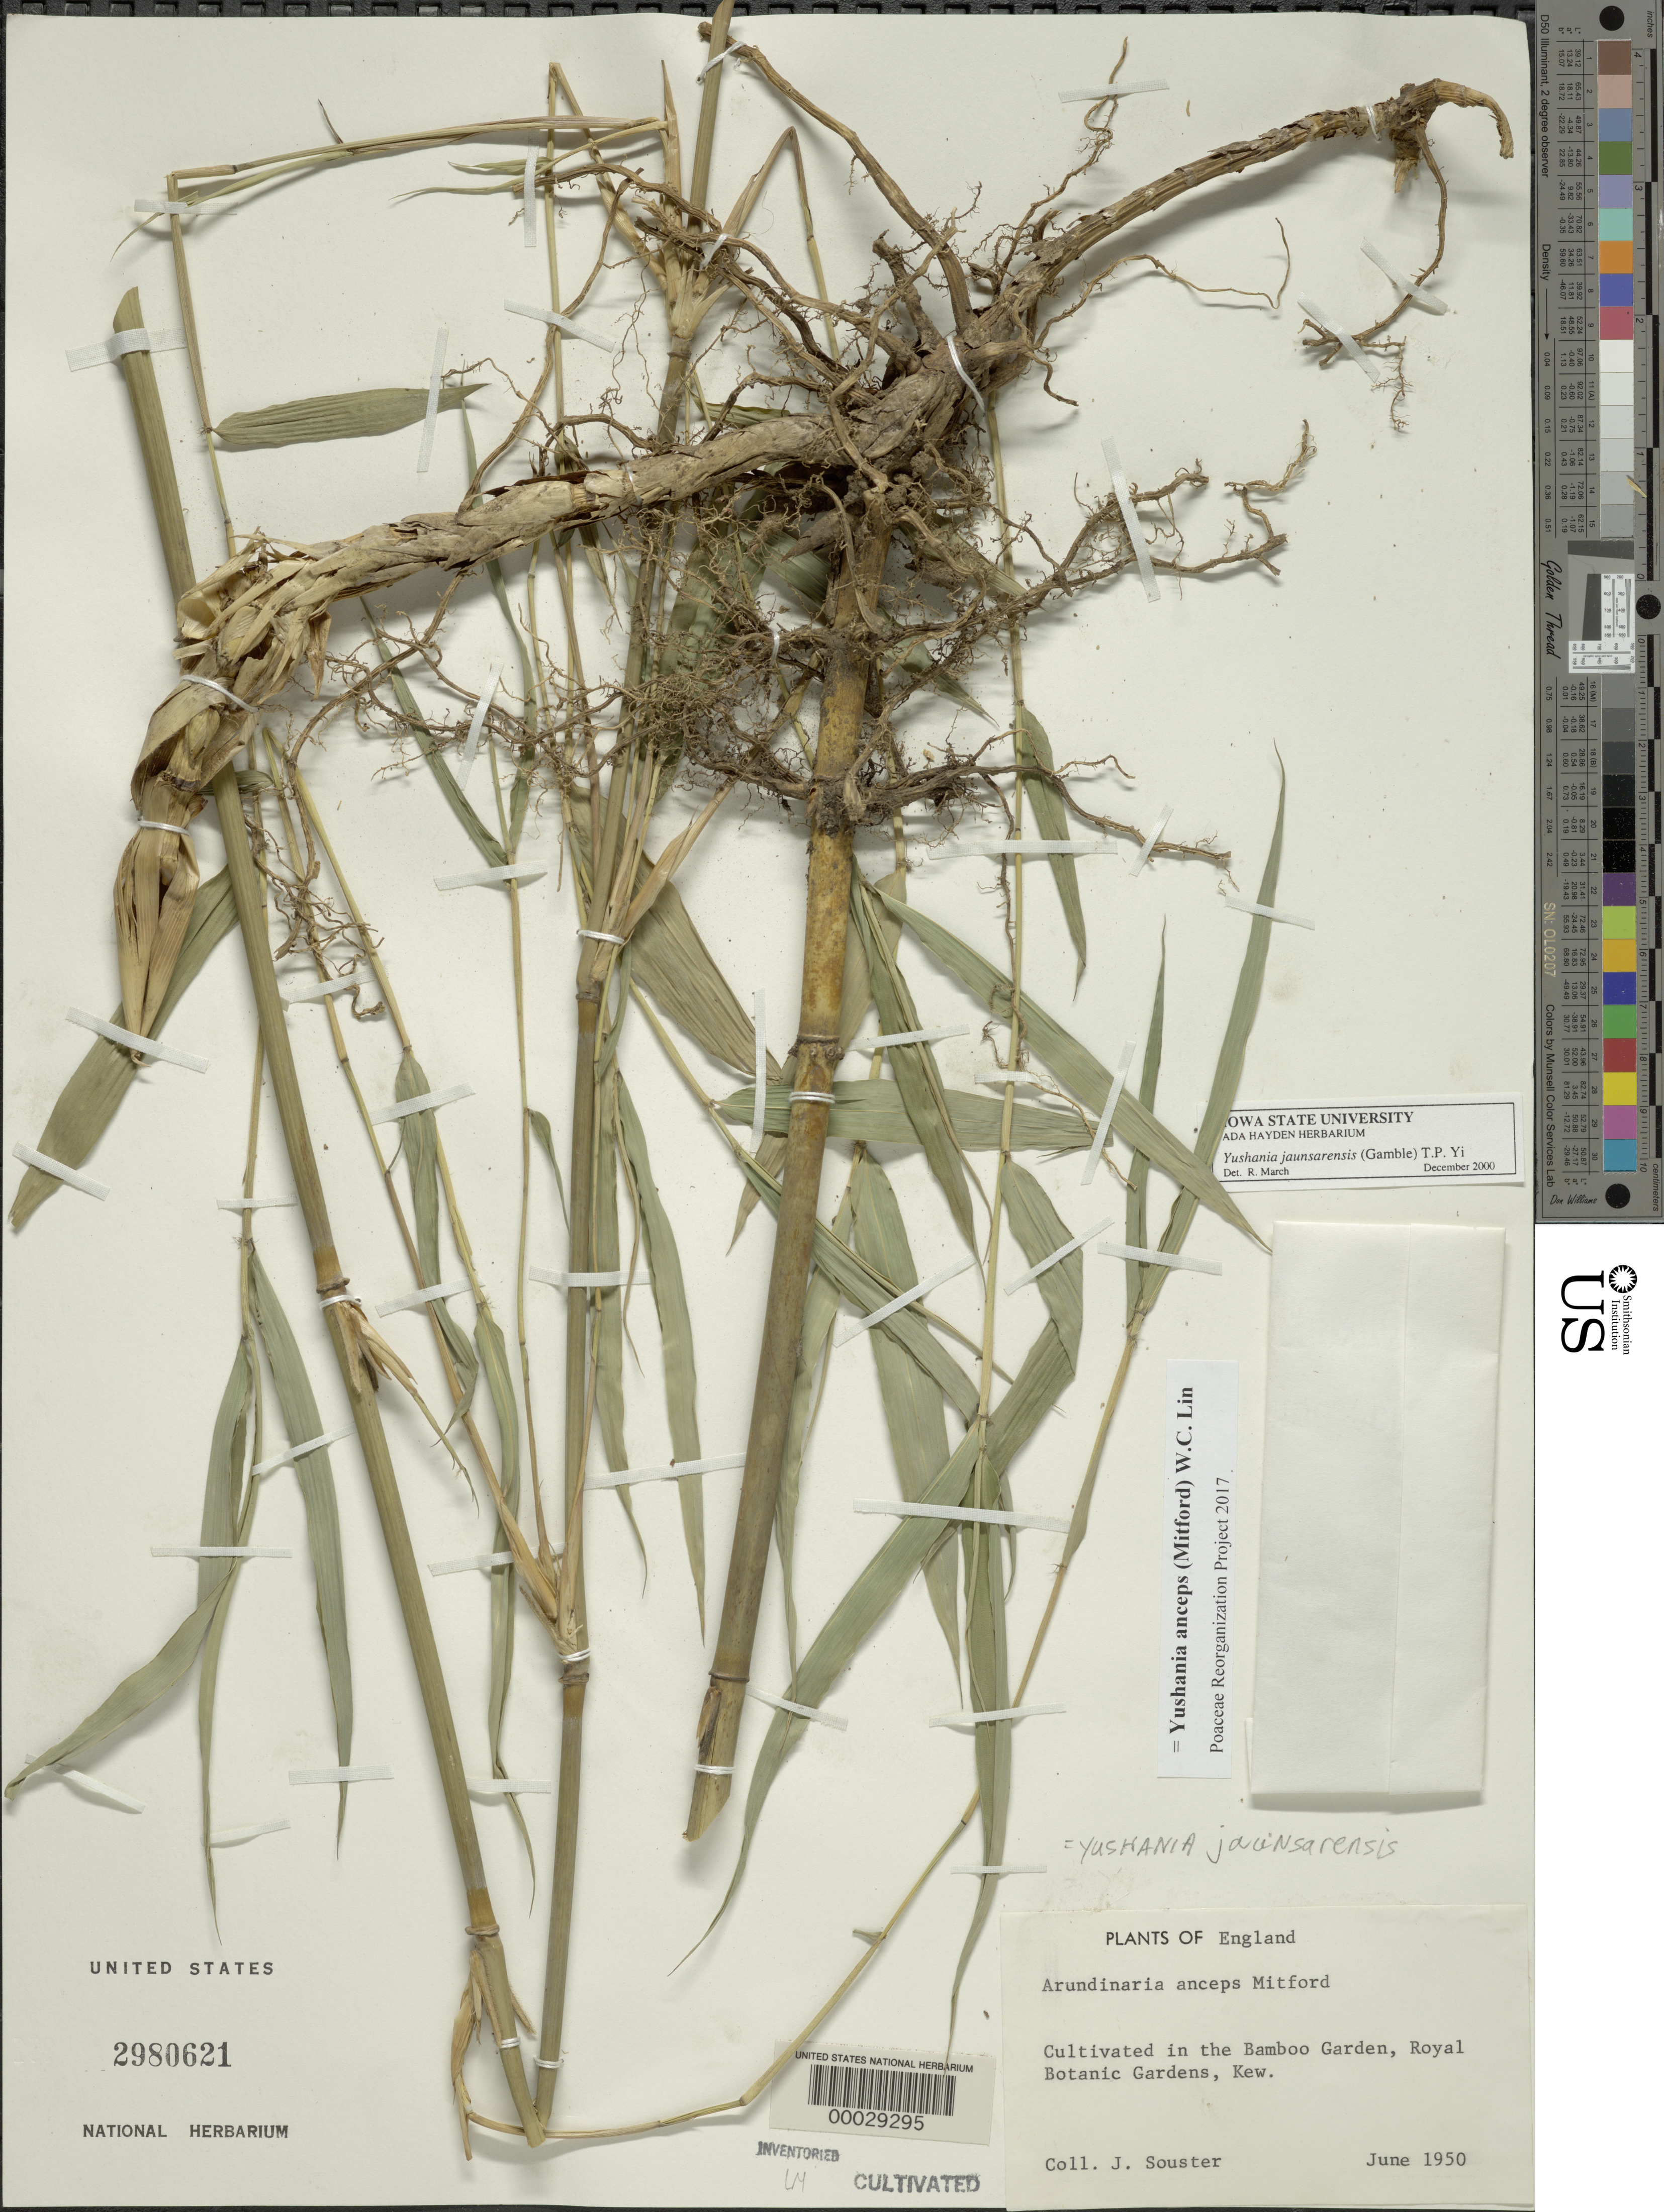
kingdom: Plantae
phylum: Tracheophyta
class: Liliopsida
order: Poales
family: Poaceae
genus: Yushania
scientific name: Yushania anceps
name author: (Mitford) W.C. Lin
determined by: Poaceae Reorganization Project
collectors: J. Souster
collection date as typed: Jun 1950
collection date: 1950-06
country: United Kingdom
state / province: England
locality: Royal Botanic Gardens, Kew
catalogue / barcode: US 2980621